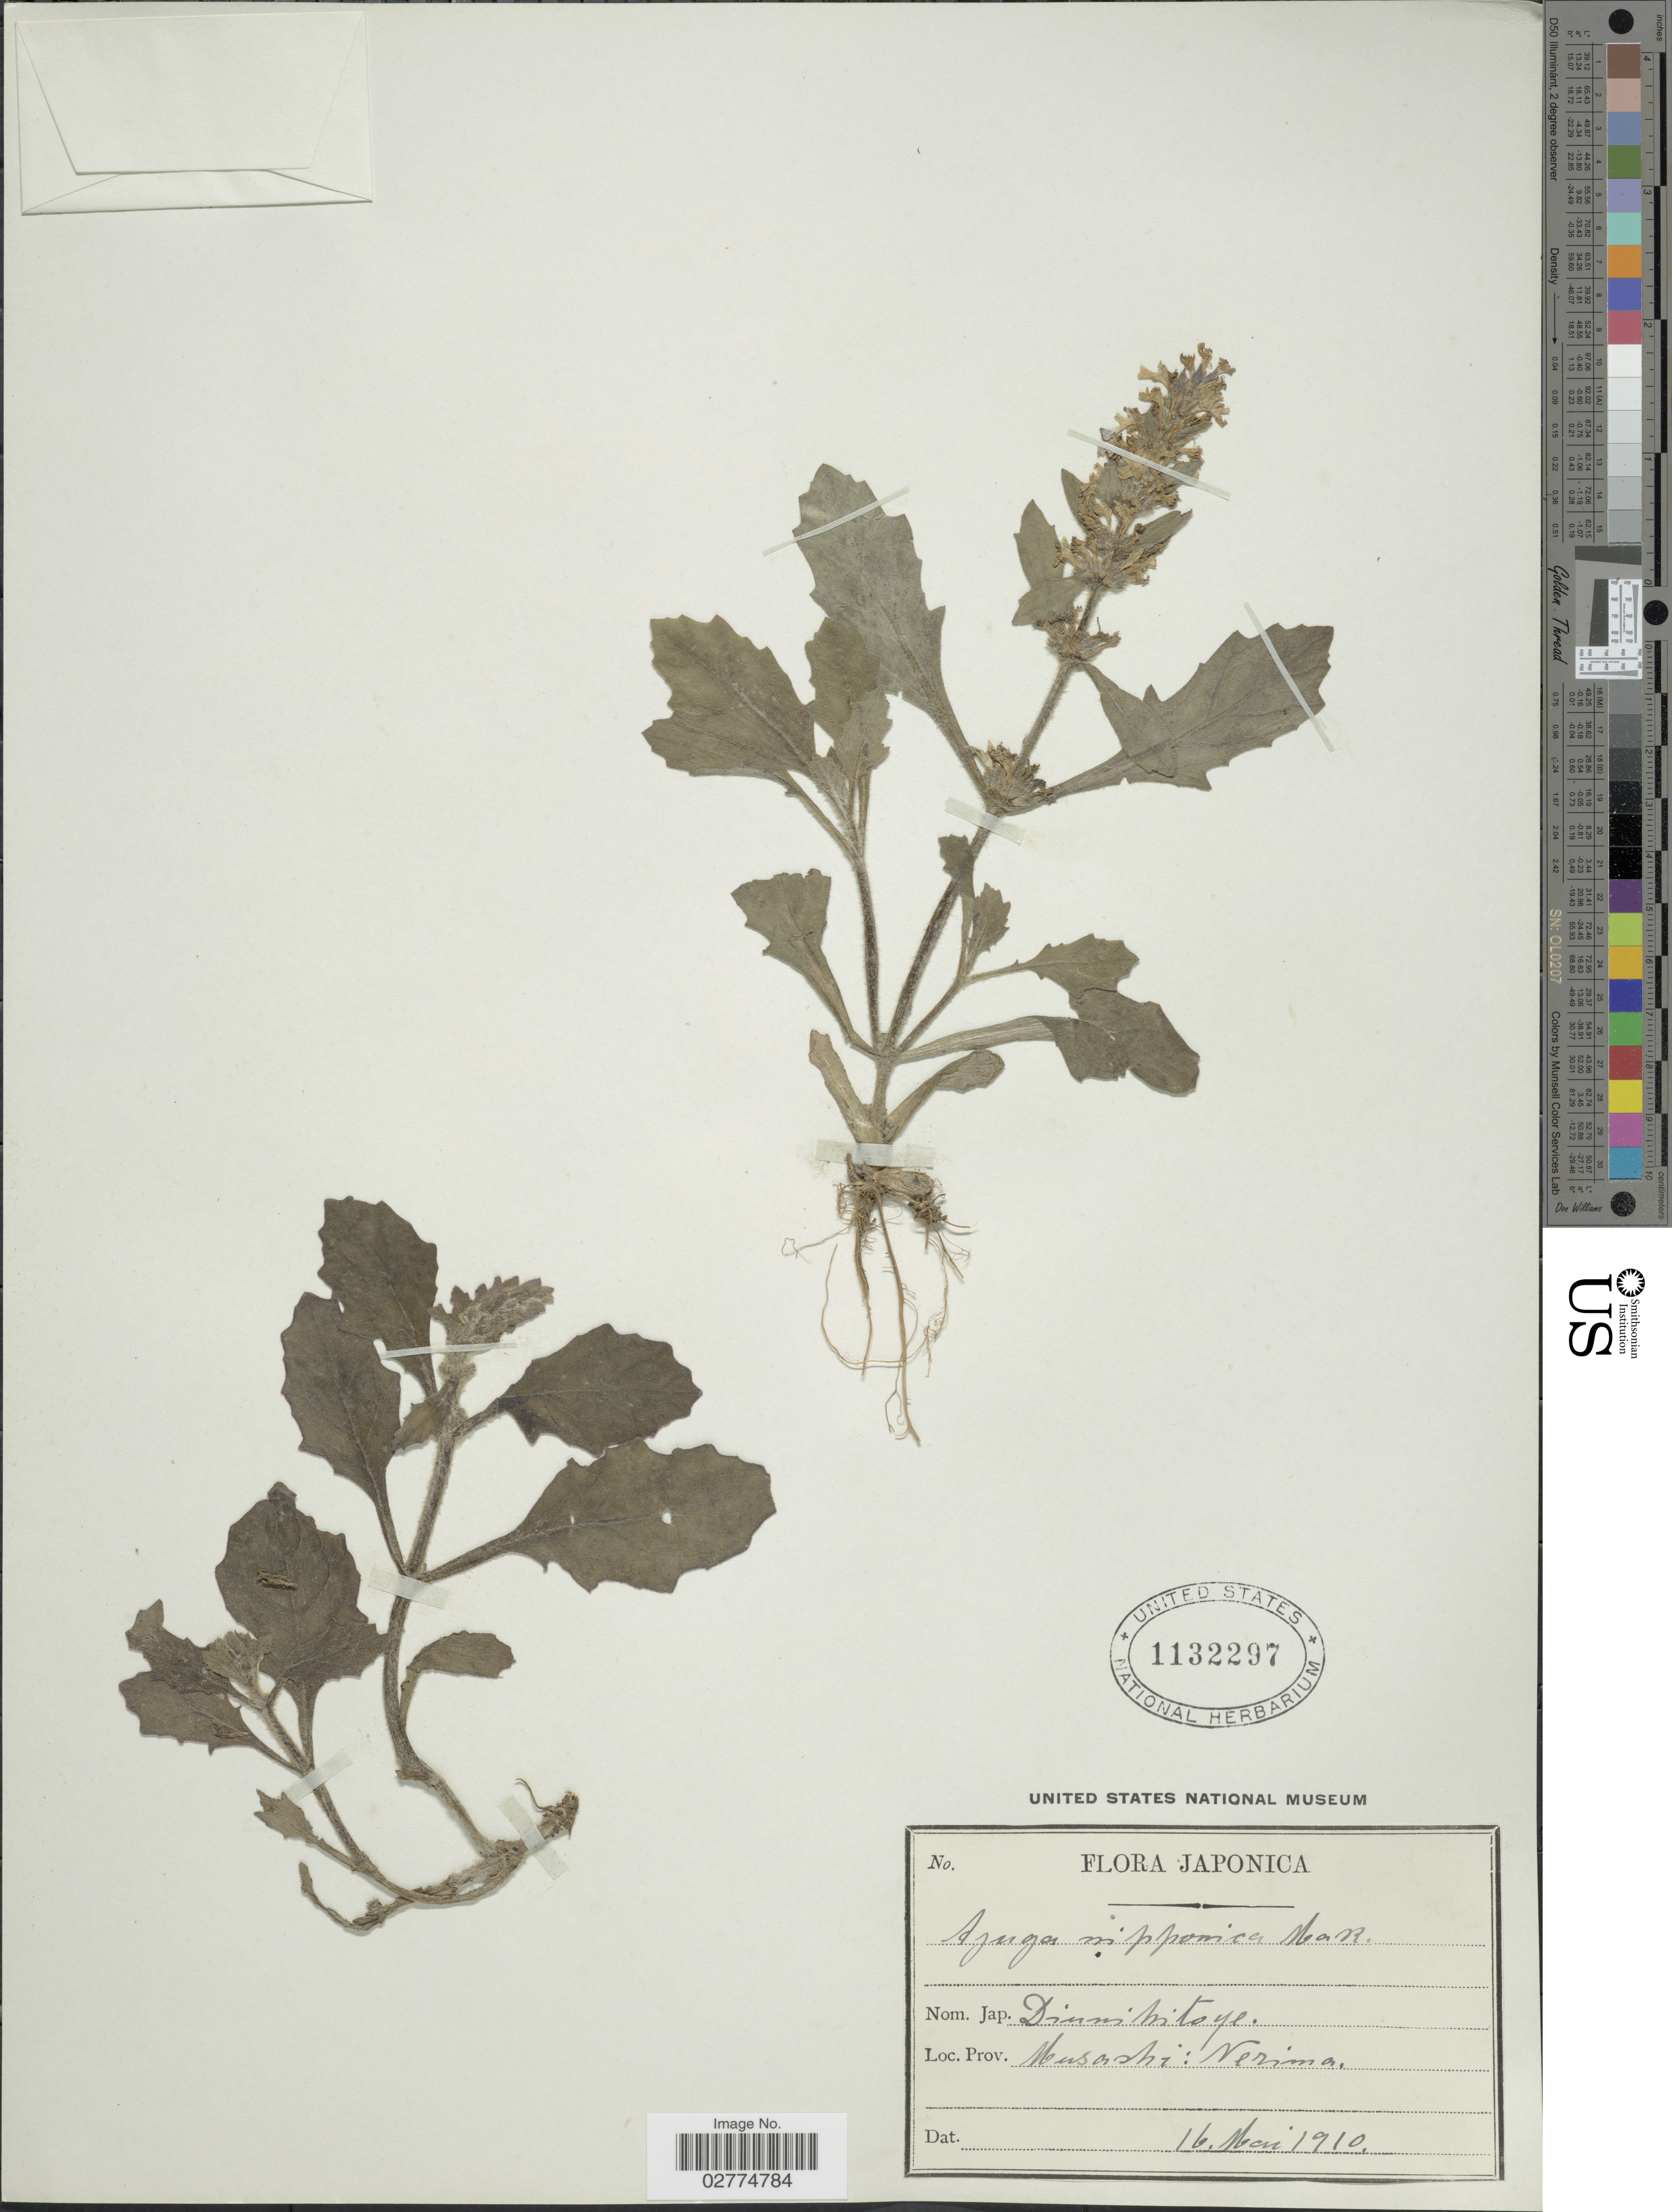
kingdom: Plantae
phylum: Tracheophyta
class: Magnoliopsida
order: Lamiales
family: Lamiaceae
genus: Ajuga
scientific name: Ajuga nipponensis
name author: Makino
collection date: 1910-05-16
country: Japan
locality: Musashi: Nerima.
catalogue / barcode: US 1132297